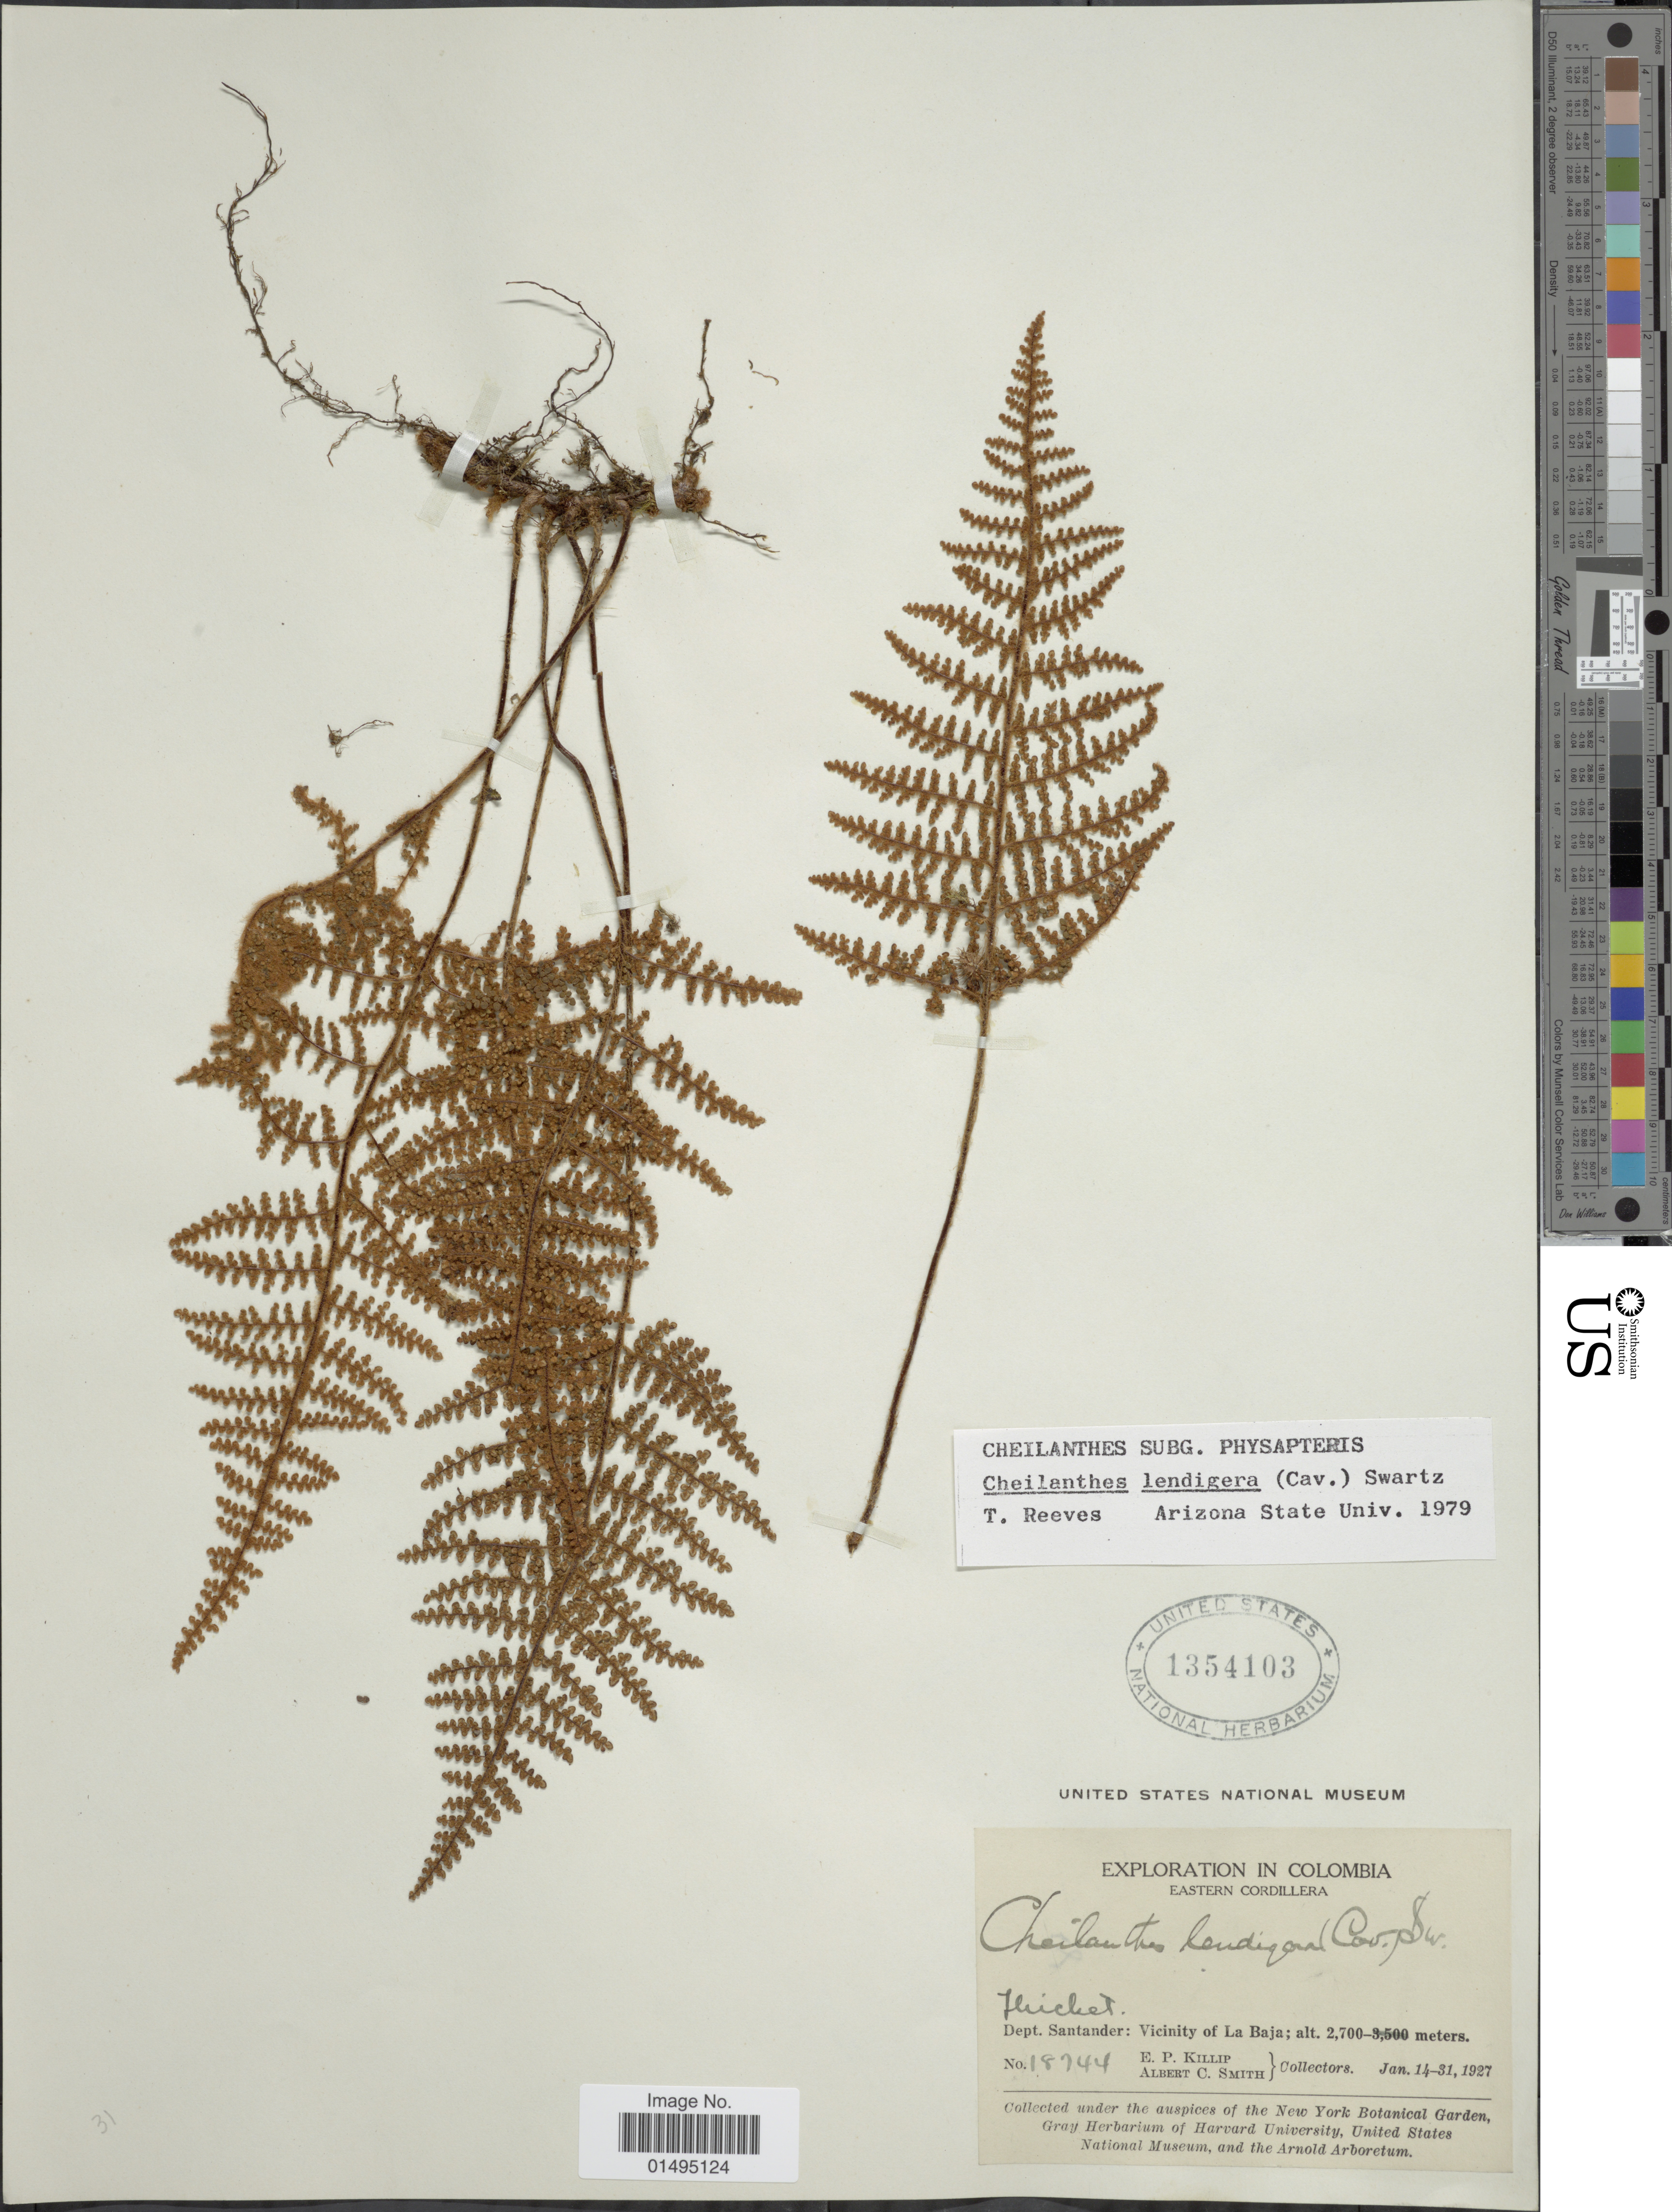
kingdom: Plantae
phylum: Tracheophyta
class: Polypodiopsida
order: Polypodiales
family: Pteridaceae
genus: Myriopteris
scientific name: Myriopteris lendigera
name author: (Cav.) J. Sm.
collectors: E. P. Killip & A. C. Smith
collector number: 18744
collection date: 1927-01-14/1927-01-31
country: Colombia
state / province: Santander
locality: Dept. Santander: Vicinity of La Baja, Eastern Cordillera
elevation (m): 2700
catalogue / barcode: US 1354103